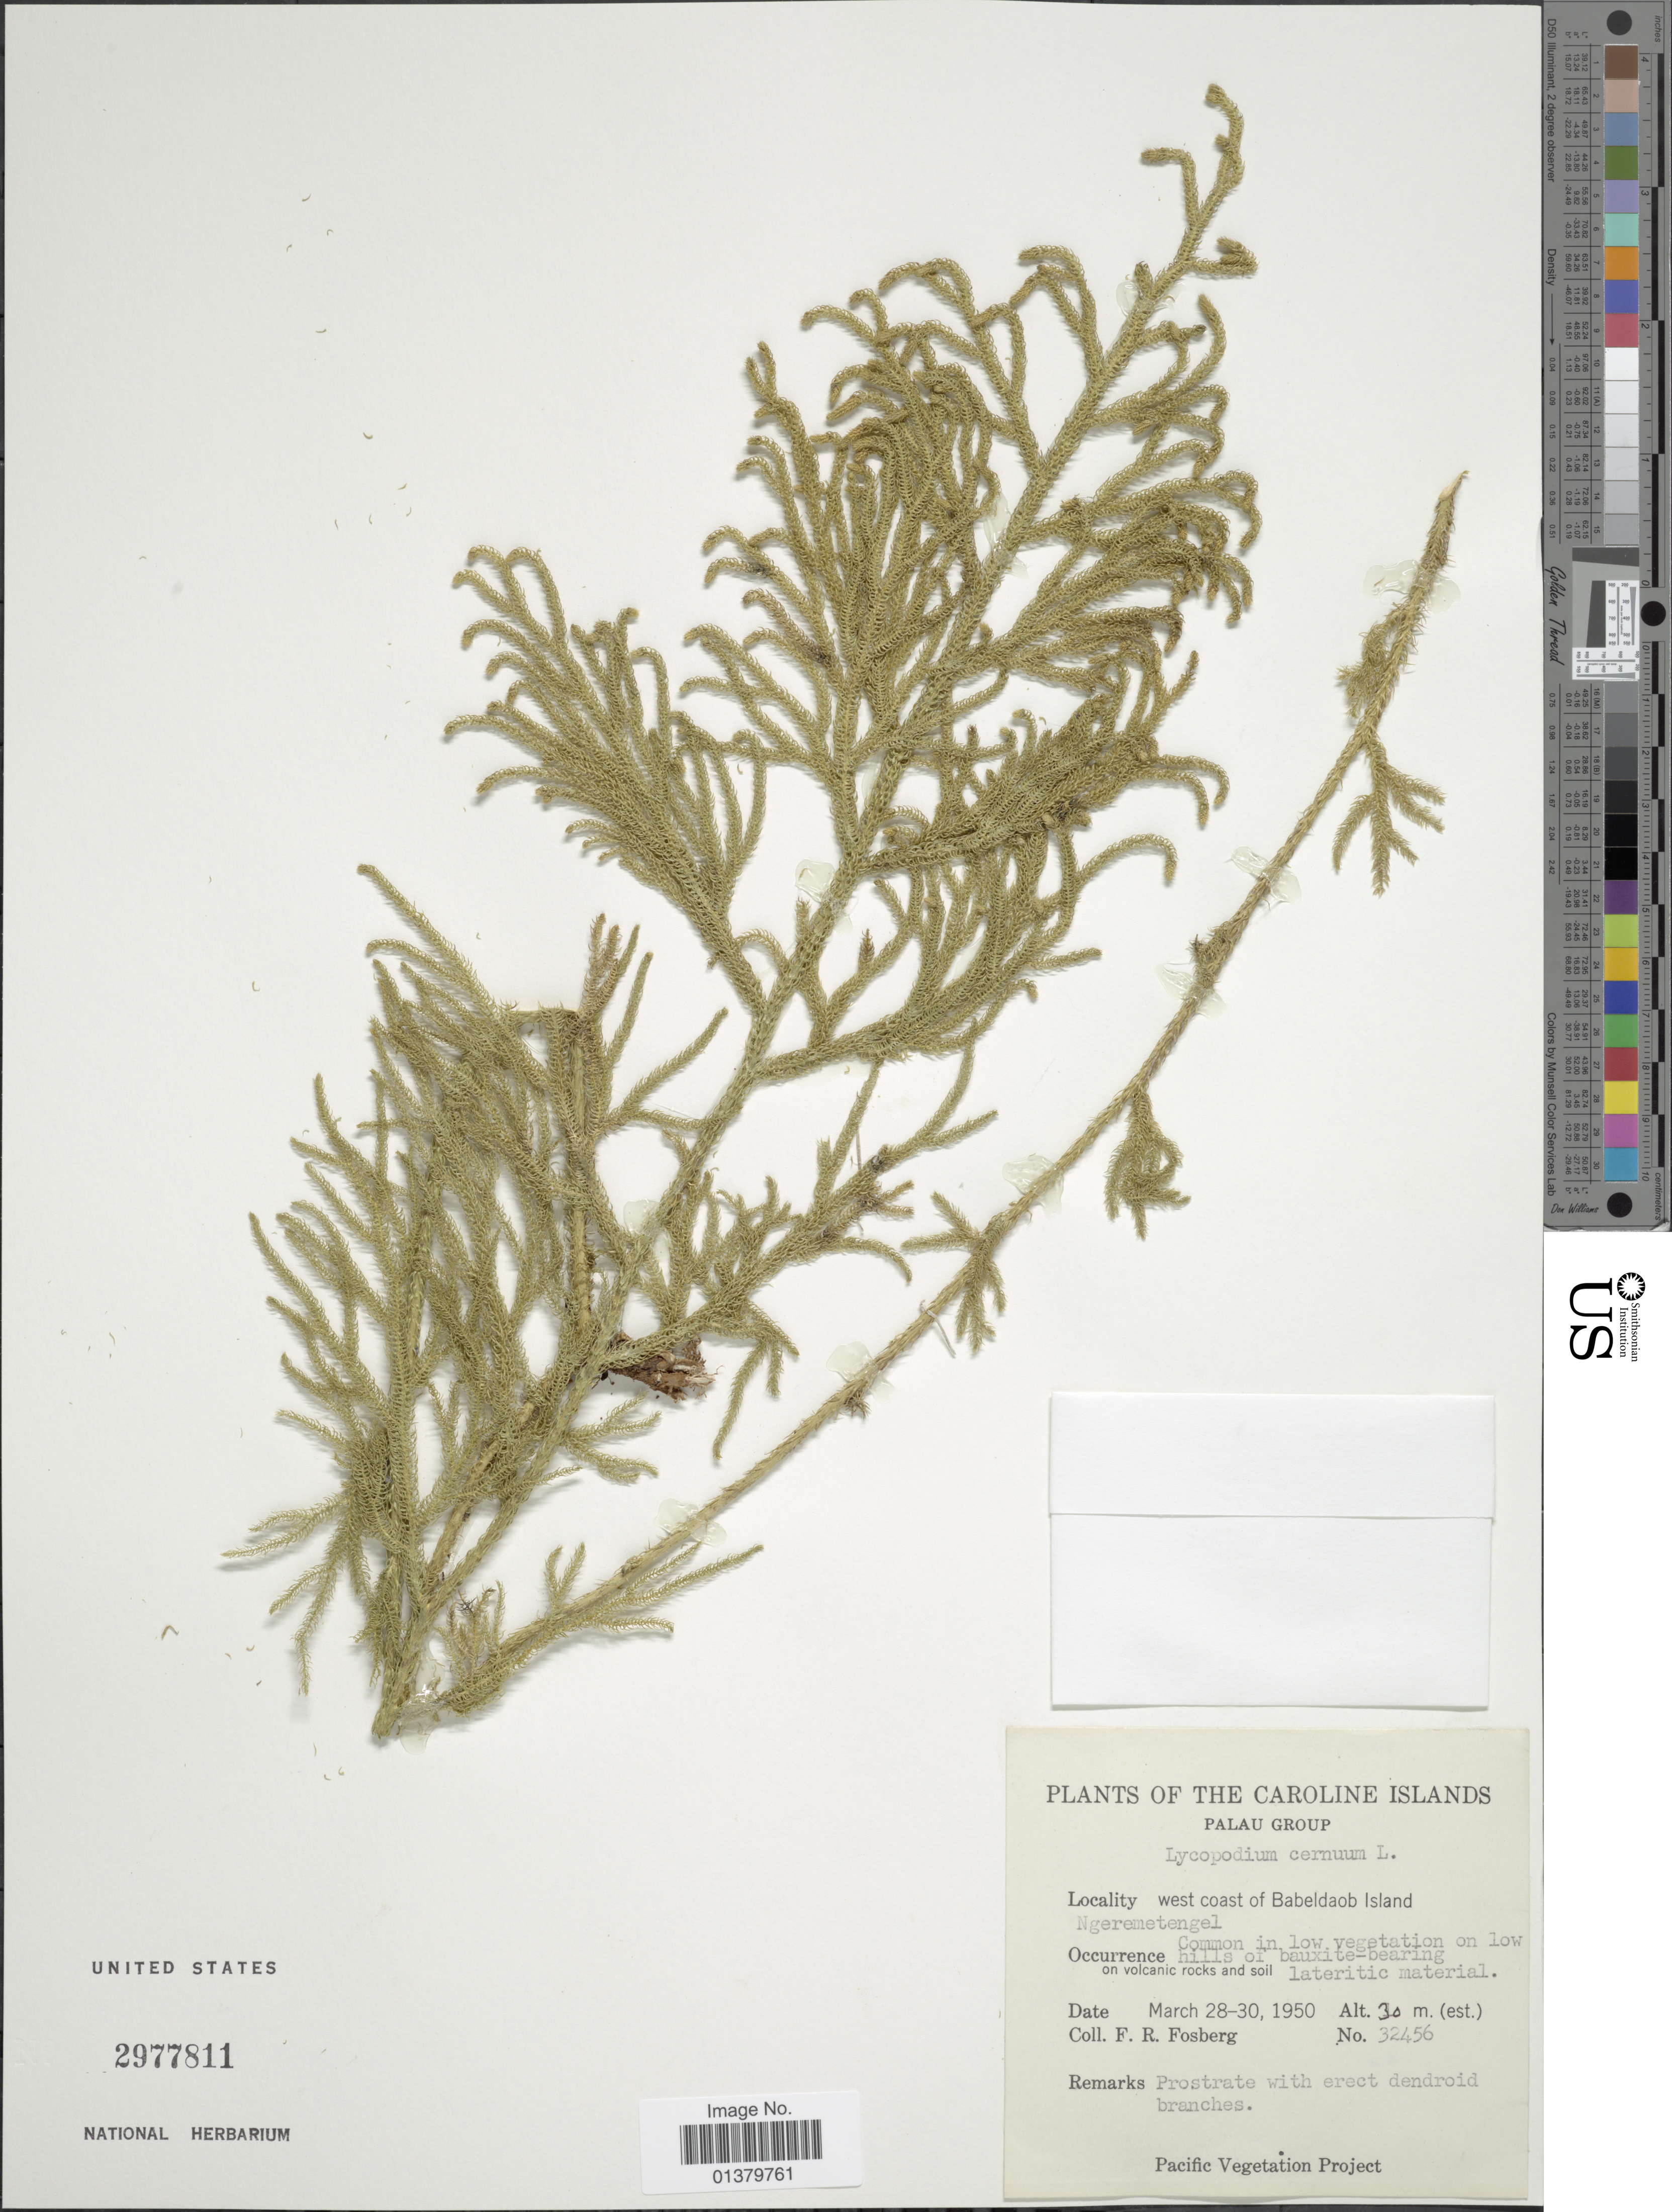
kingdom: Plantae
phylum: Tracheophyta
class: Lycopodiopsida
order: Lycopodiales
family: Lycopodiaceae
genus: Palhinhaea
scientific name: Palhinhaea cernua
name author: (L.) Vasc. & Franco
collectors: F. R. Fosberg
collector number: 32456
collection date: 1950-03-28/1950-03-30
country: Palau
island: Babeldaob [Babelthuap]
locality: The Caroline Islands, Palau Group, west coast of Babeldaob island Ngeremetengel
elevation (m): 30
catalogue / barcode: US 2977811